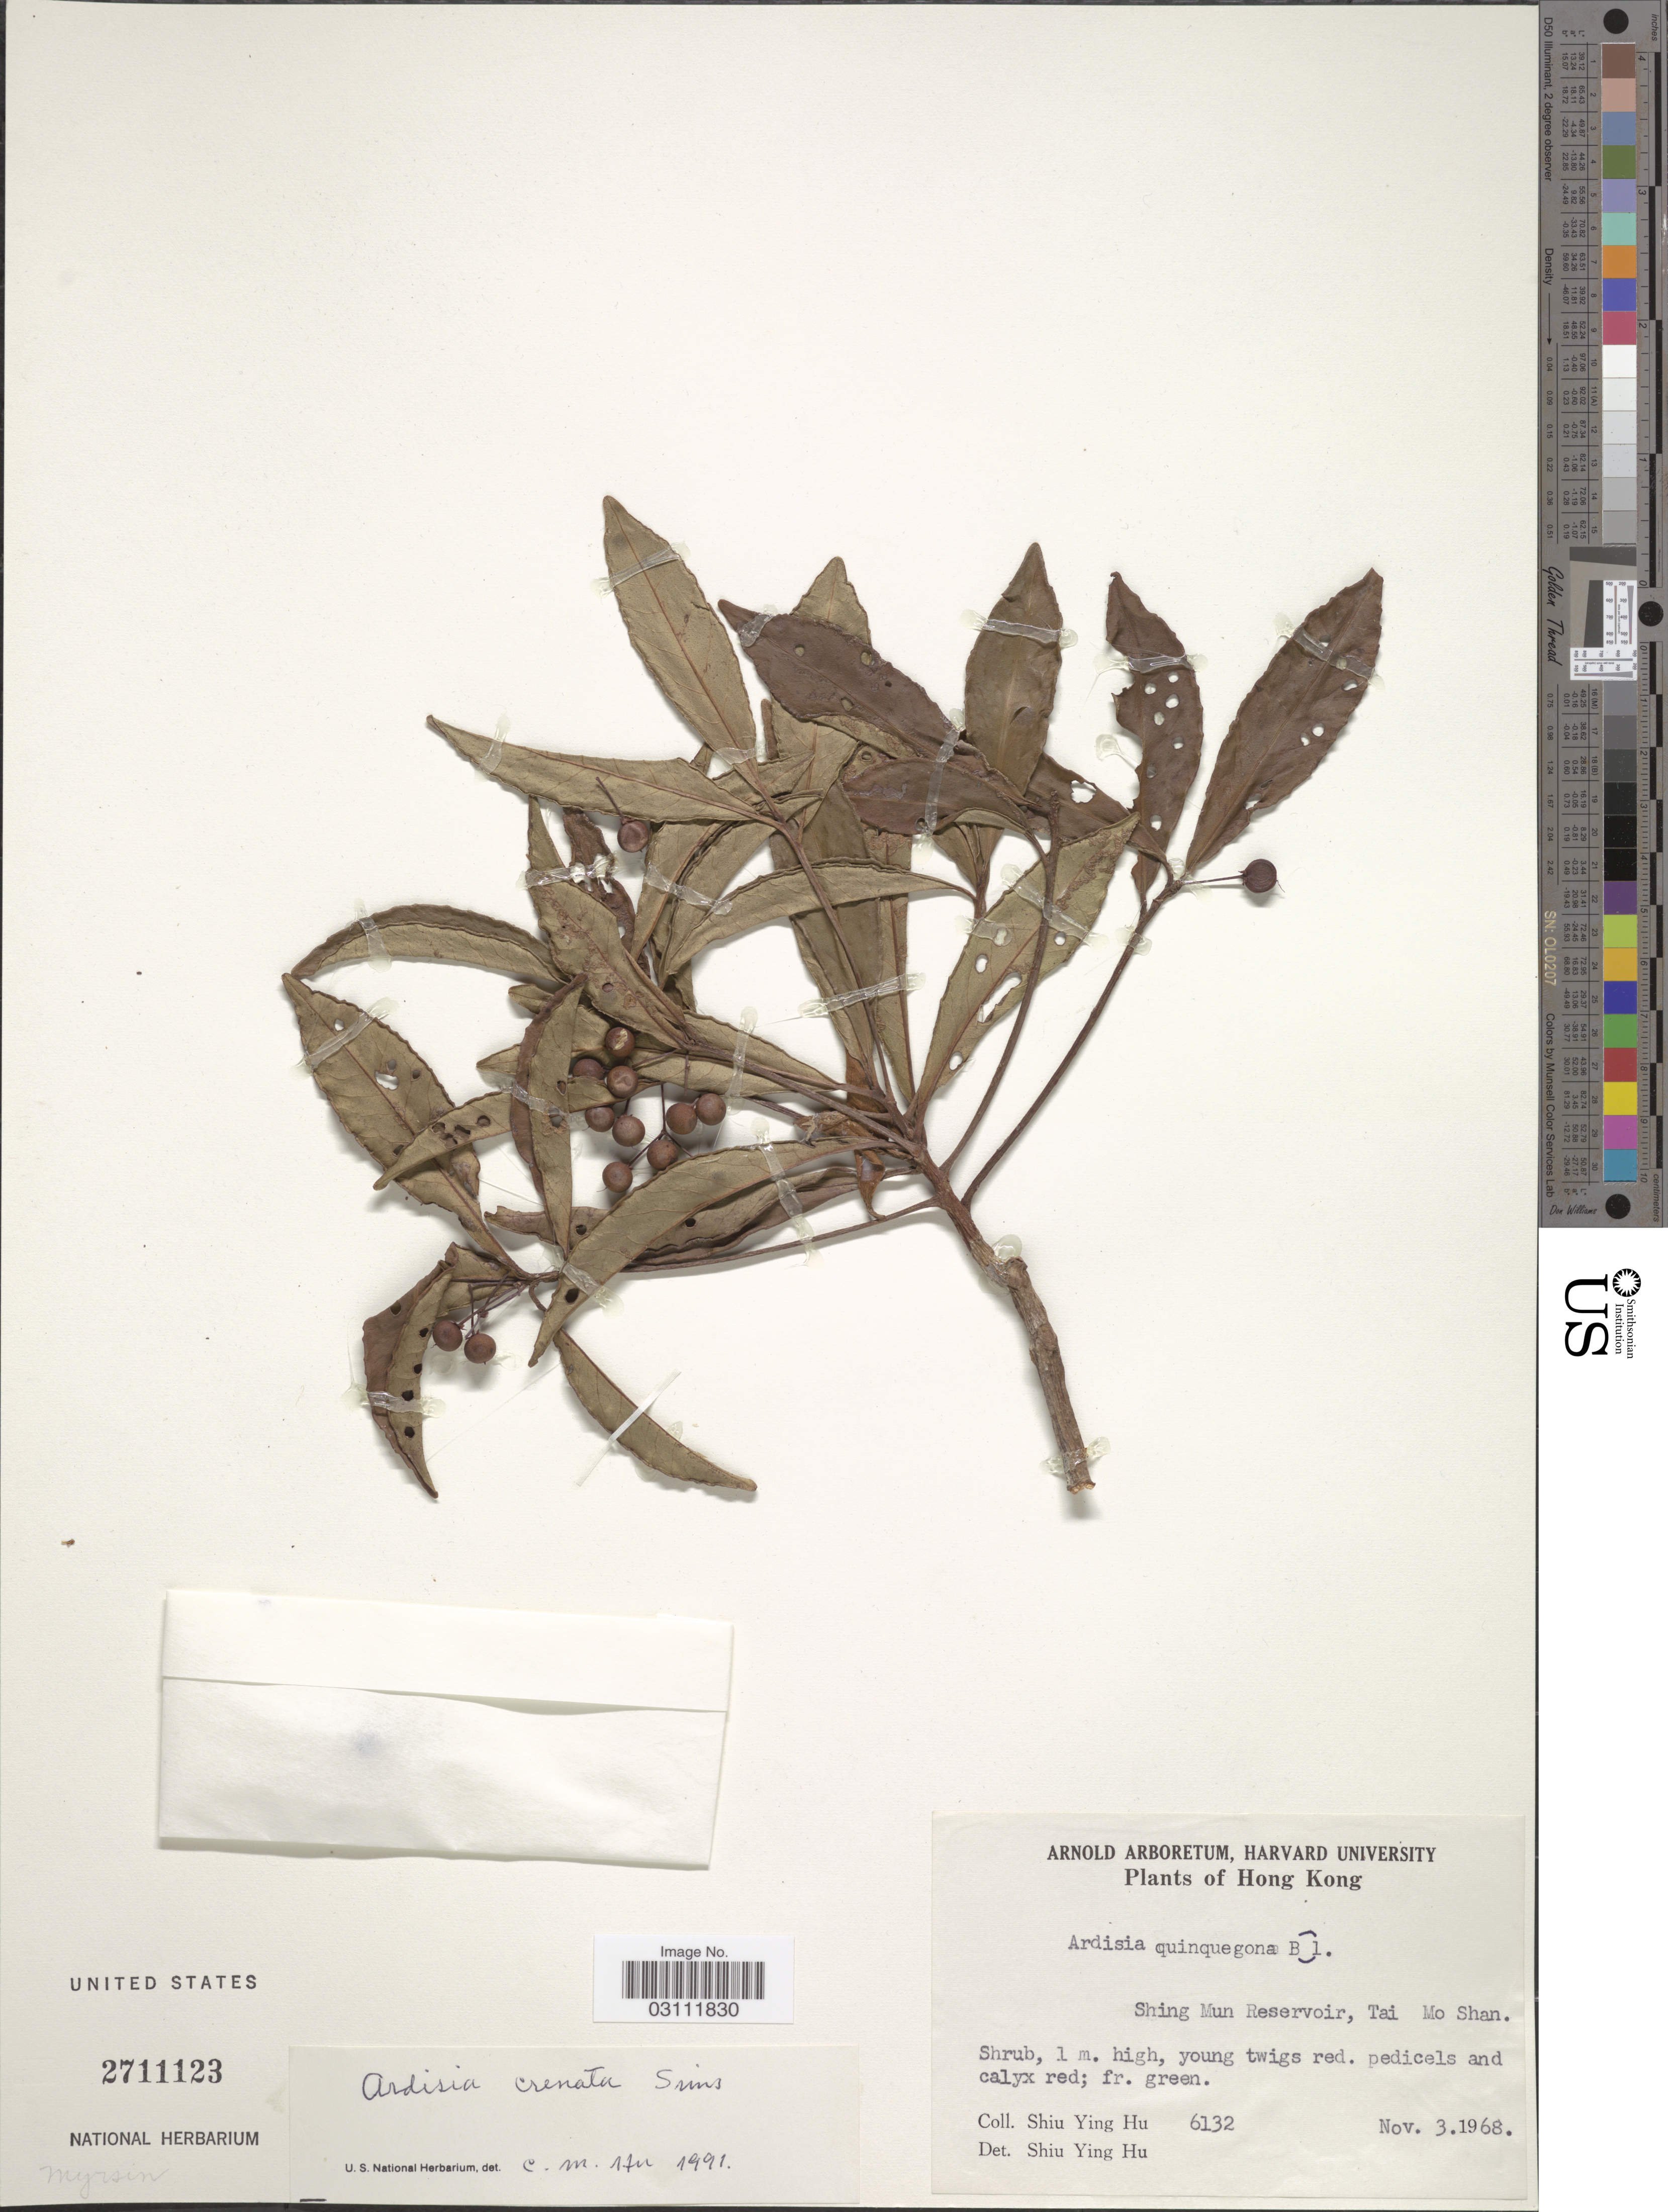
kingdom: Plantae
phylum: Tracheophyta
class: Magnoliopsida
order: Ericales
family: Primulaceae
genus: Ardisia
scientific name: Ardisia quinquegona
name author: Blume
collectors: S. Y. Hu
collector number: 6132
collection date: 1968-11-03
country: China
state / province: Hong Kong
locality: Shing Mun Reservoir, Tai Mo Shan.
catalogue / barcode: US 2711123